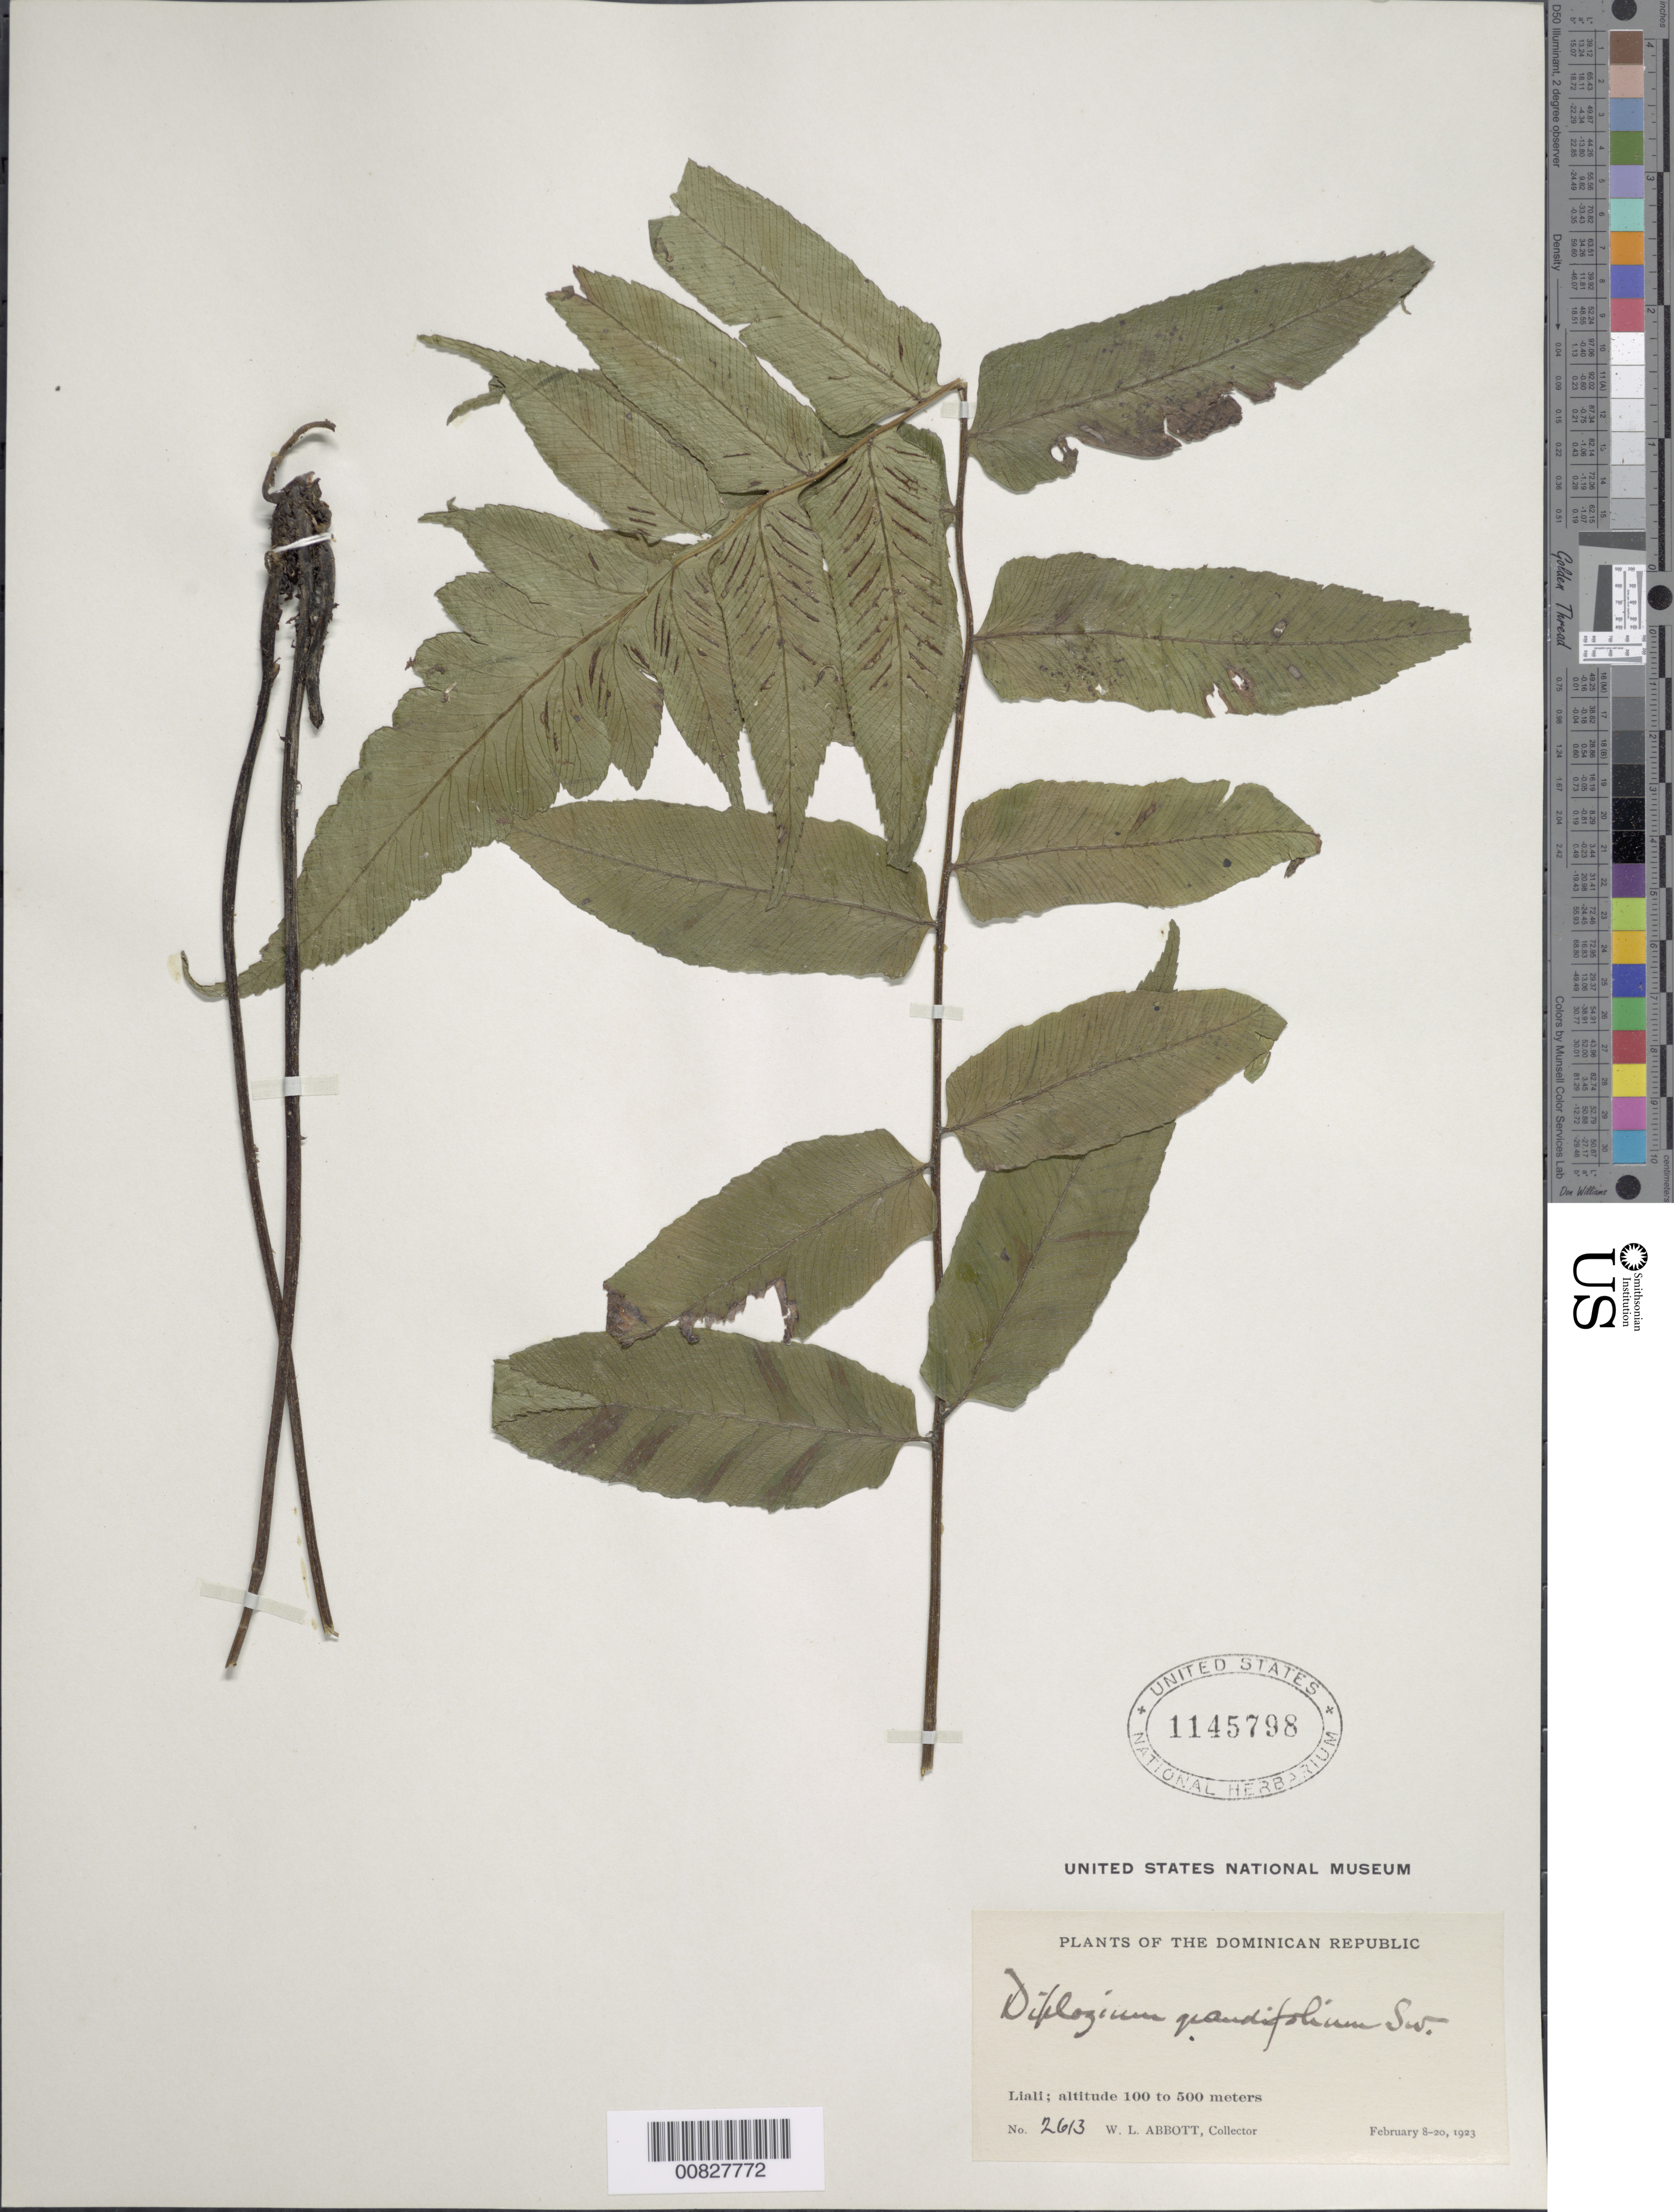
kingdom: Plantae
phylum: Tracheophyta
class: Polypodiopsida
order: Polypodiales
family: Athyriaceae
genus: Diplazium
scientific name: Diplazium grandifolium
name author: Sw.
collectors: W. L. Abbott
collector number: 2613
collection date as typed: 08 Feb 1923 to 20 Feb 1923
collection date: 1923-02-08/1923-02-20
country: Dominican Republic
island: Hispaniola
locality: Liali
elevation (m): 100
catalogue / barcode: US 1145798